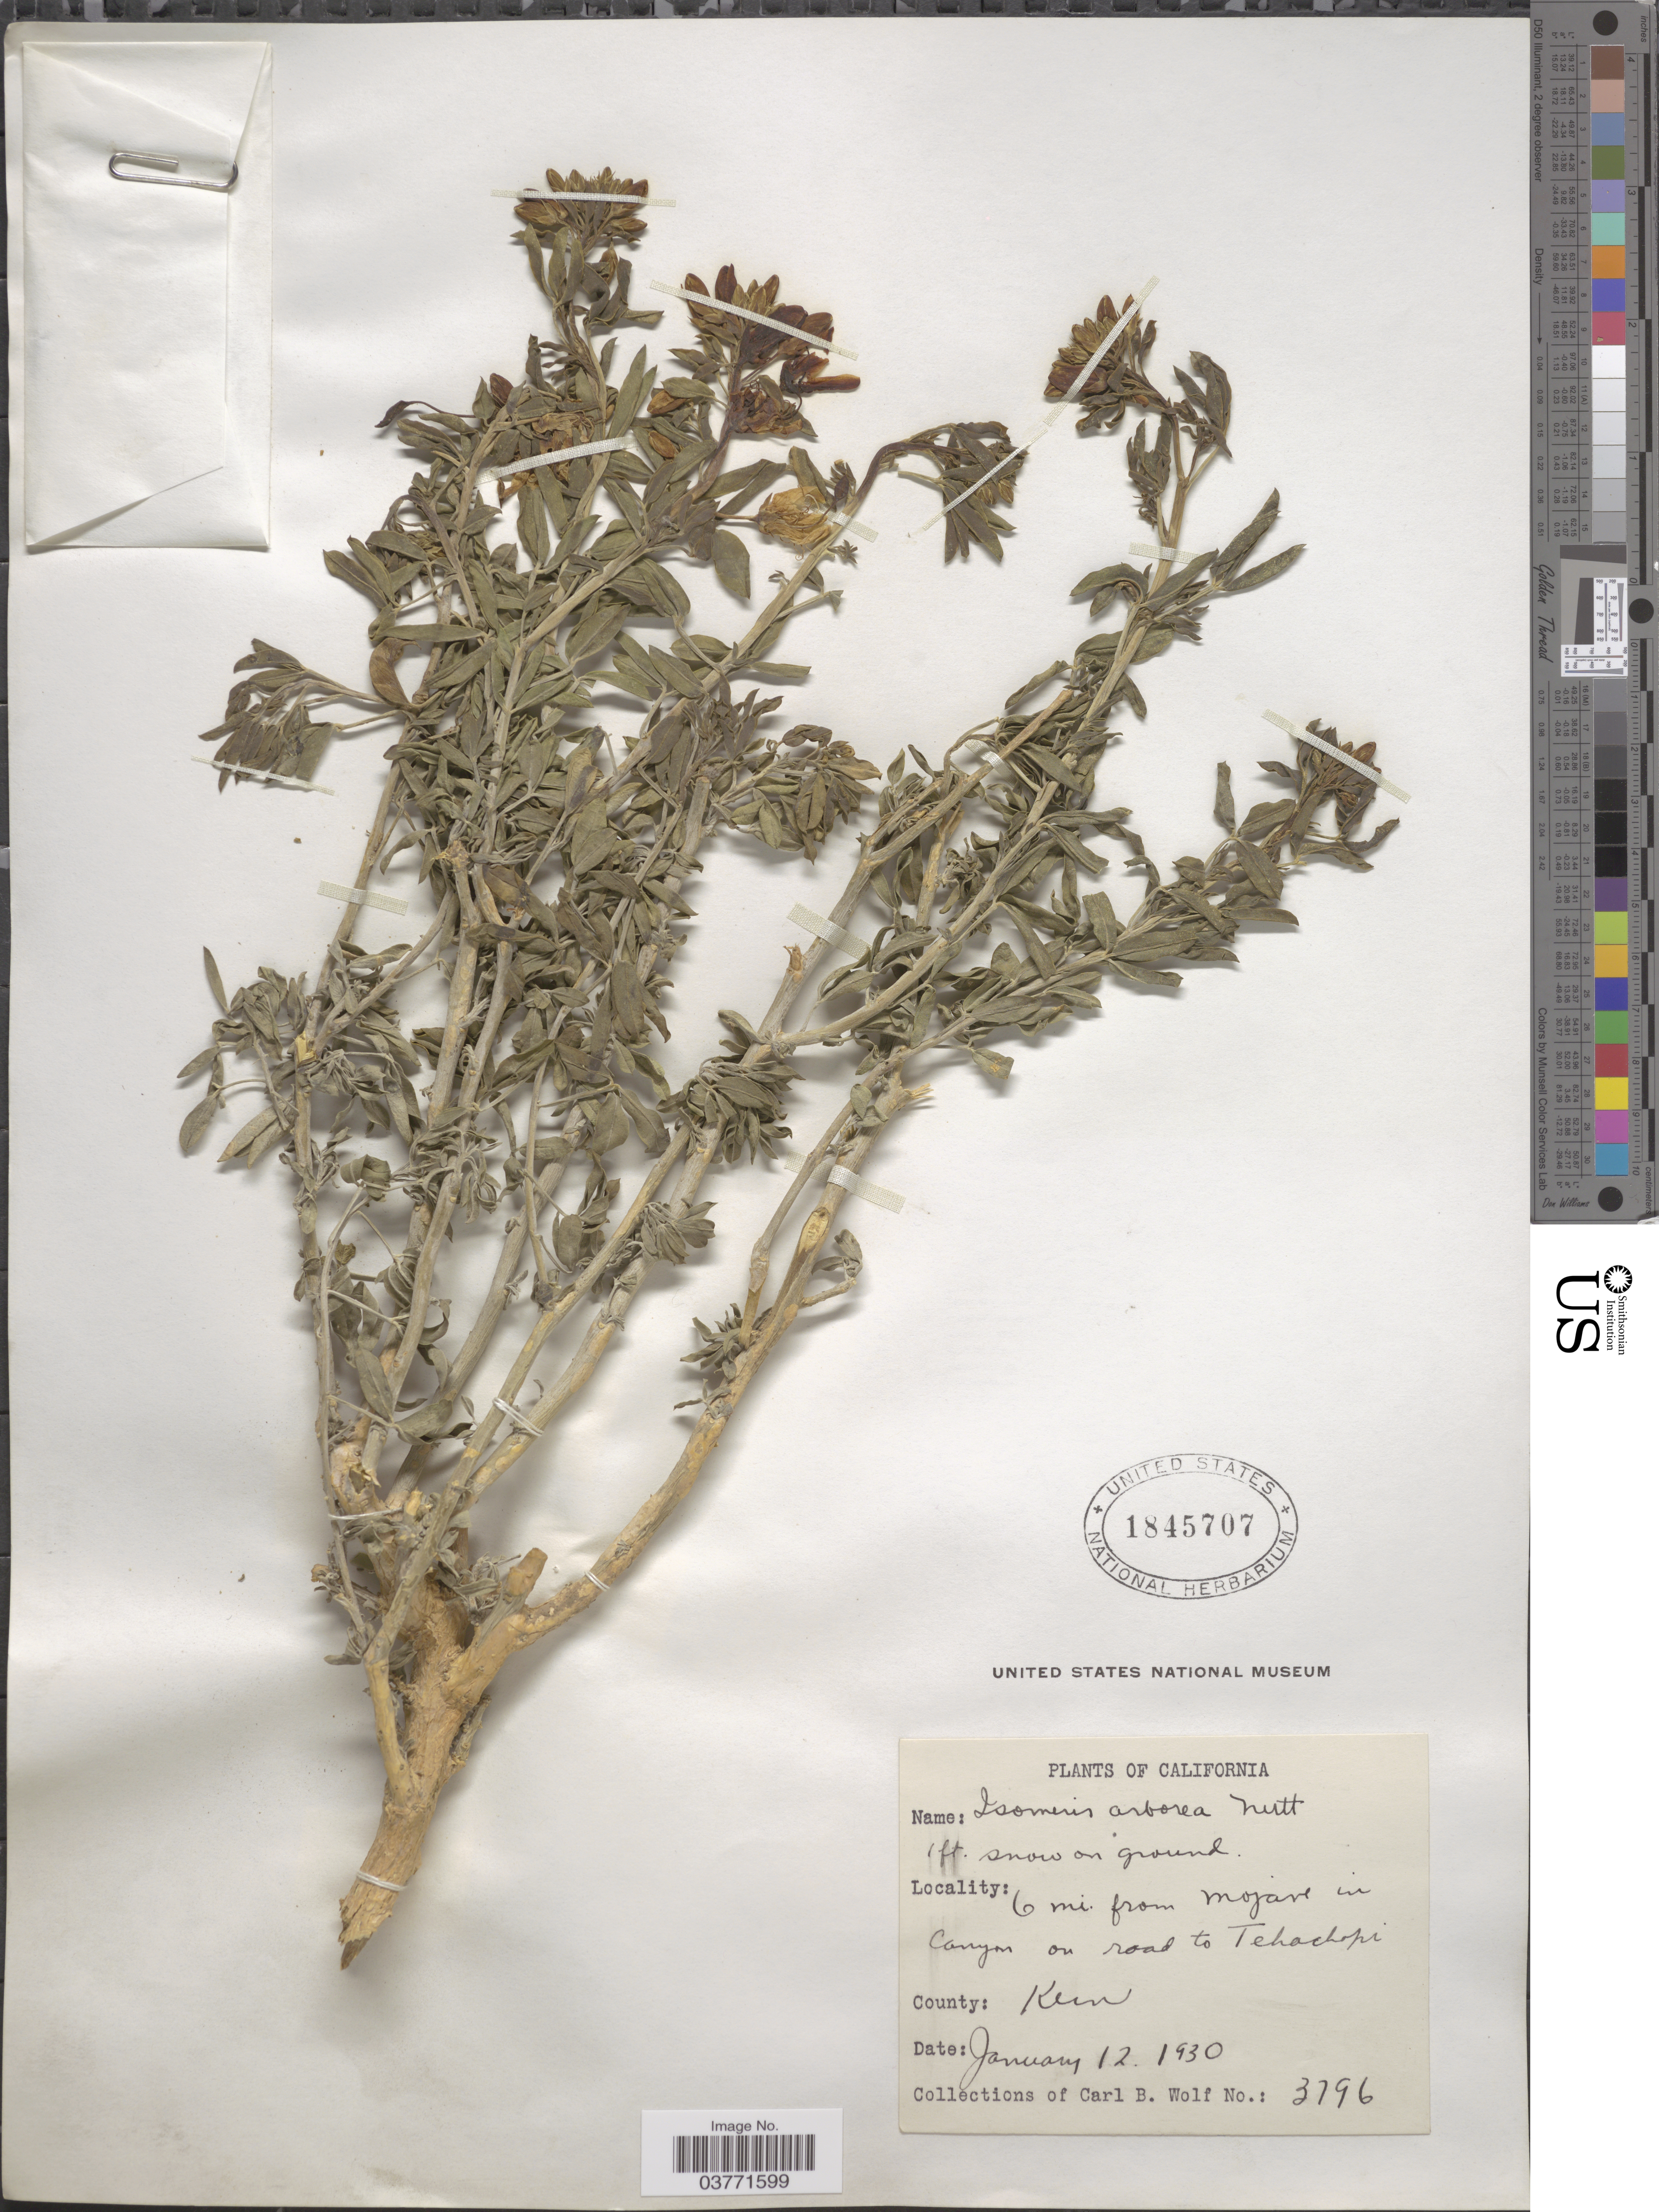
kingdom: Plantae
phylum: Tracheophyta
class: Magnoliopsida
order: Brassicales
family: Cleomaceae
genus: Cleomella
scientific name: Cleomella arborea var. arborea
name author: (Nutt.) Roalson & J.C. Hall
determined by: Strong, Mark T., (BOT), Smithsonian Institution - National Museum of Natural History (UNITED STATES)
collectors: C. B. Wolf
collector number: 3796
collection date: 1930-01-12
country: United States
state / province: California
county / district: Kern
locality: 6 mi. from Mojave in Canyon on road to Tehachopi. County: Kern.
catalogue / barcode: US 1845707